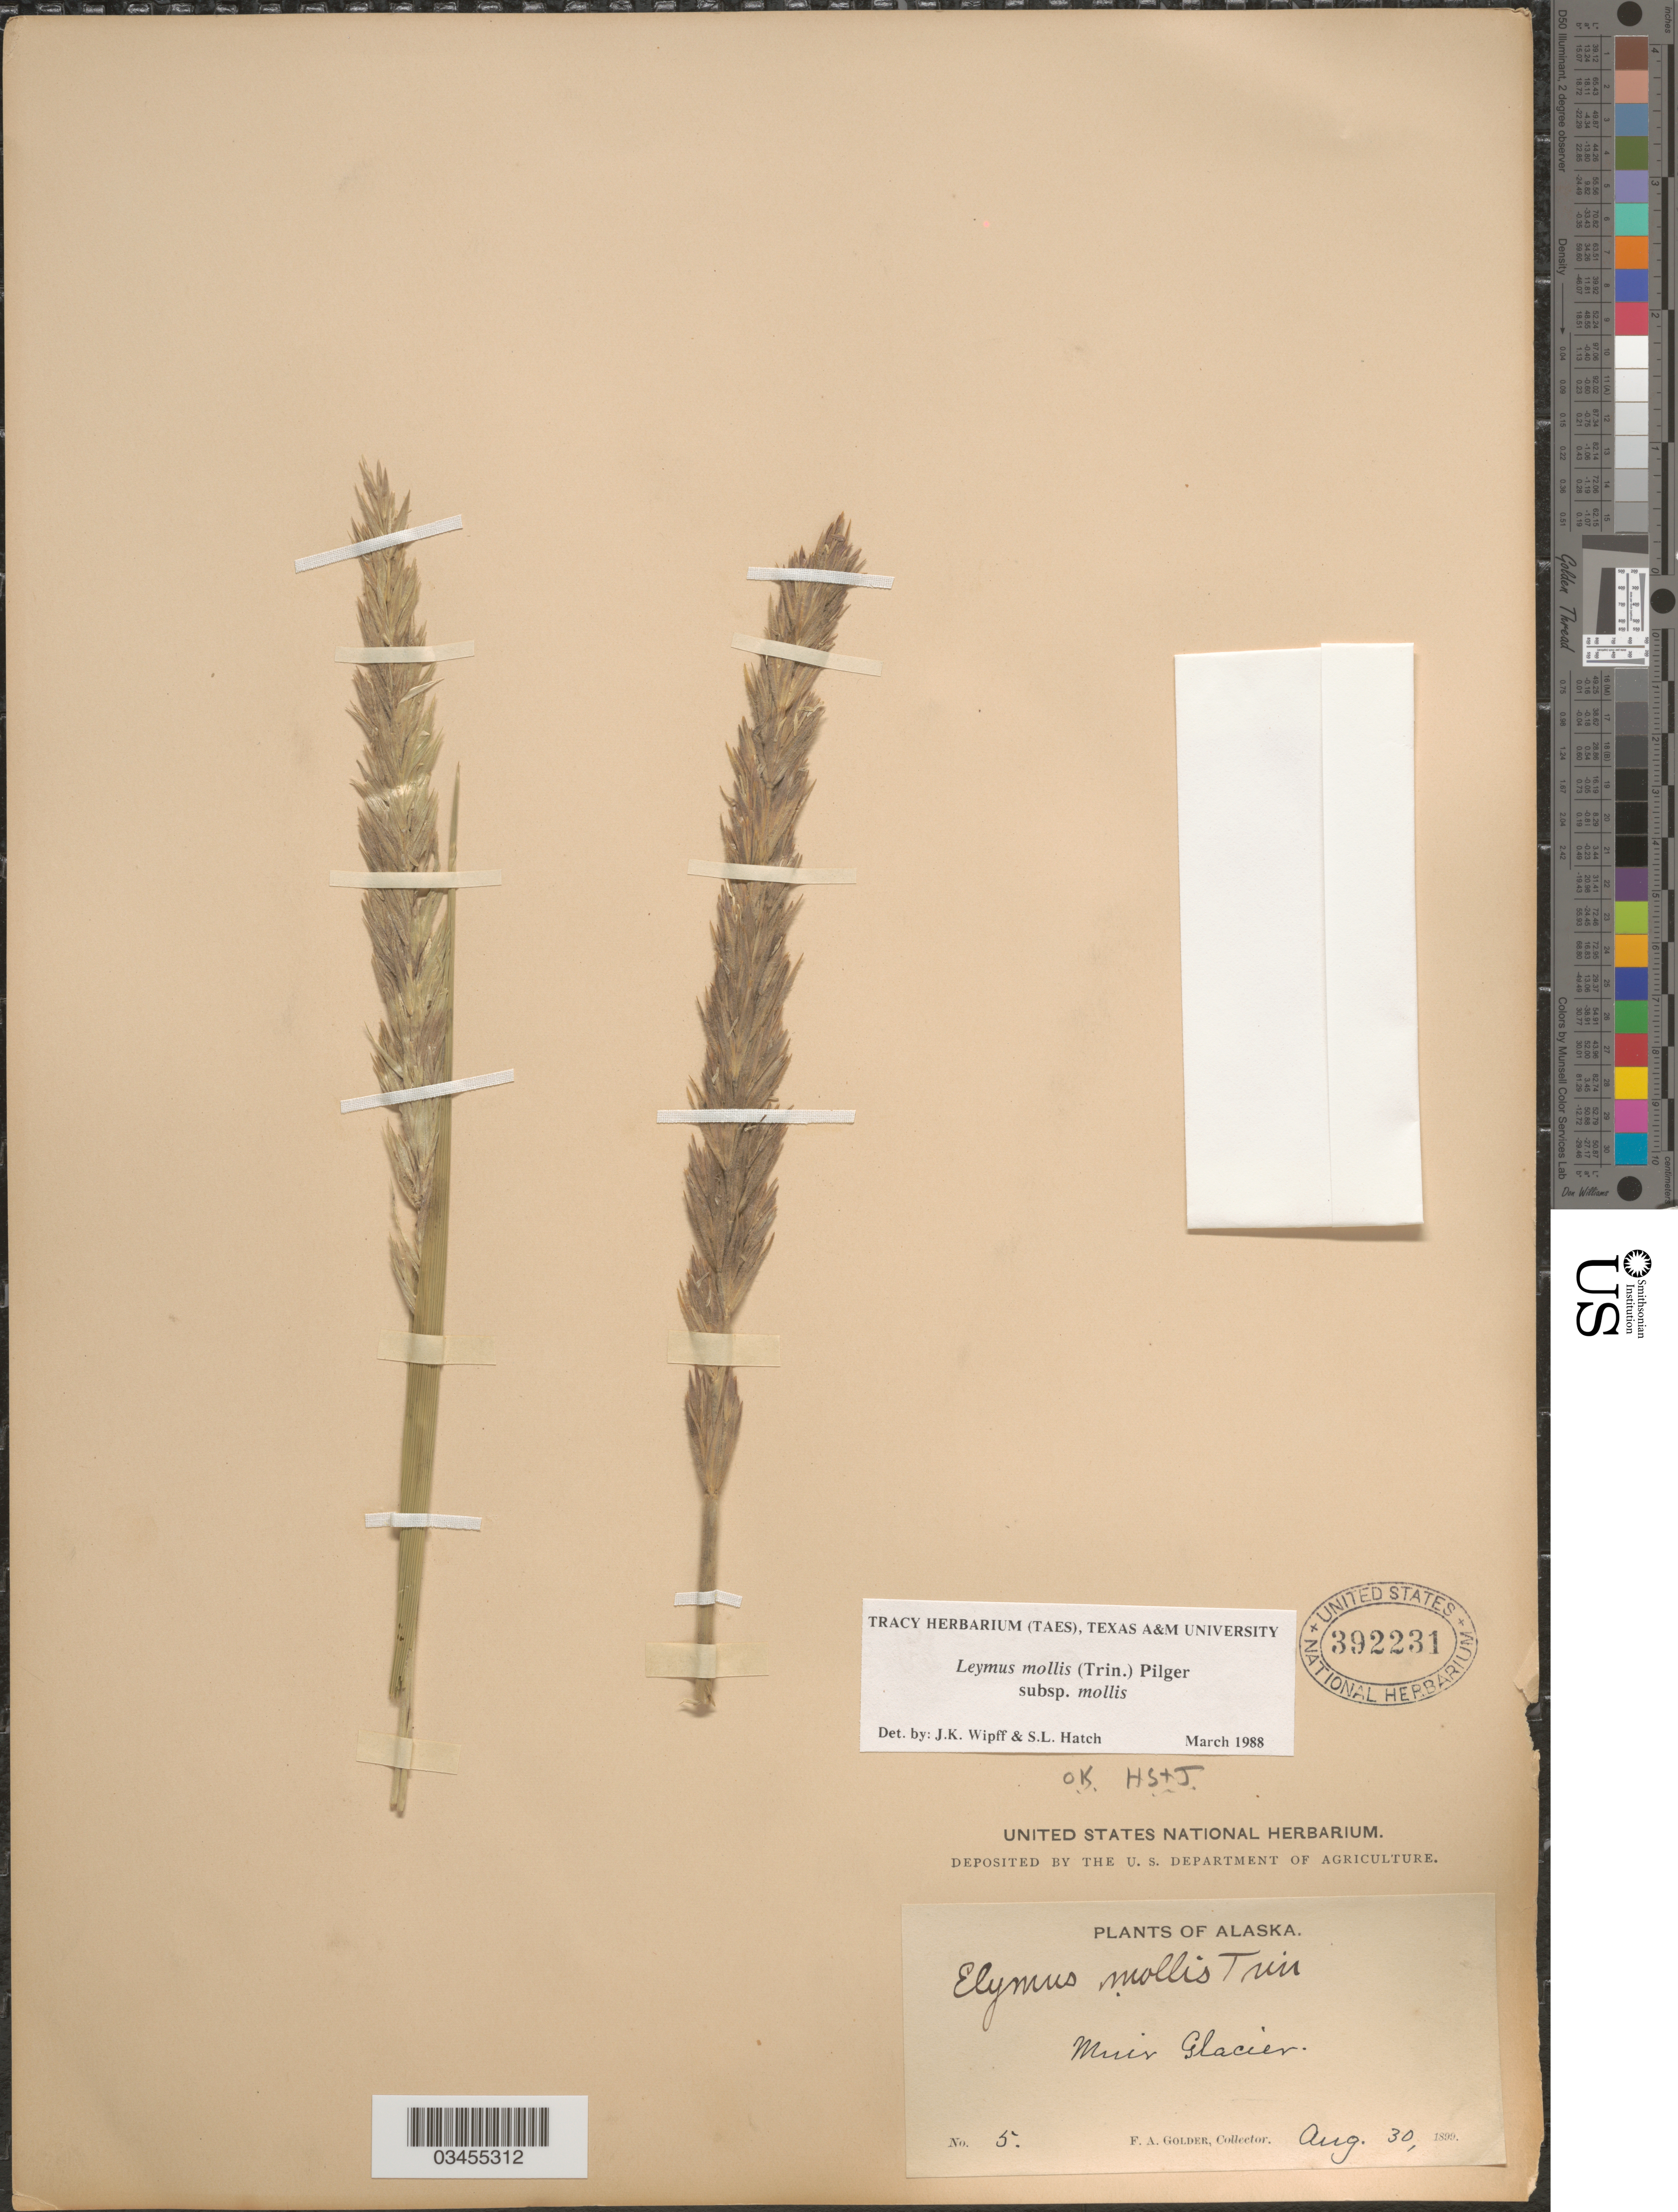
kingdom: Plantae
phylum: Tracheophyta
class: Liliopsida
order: Poales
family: Poaceae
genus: Leymus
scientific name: Leymus mollis subsp. mollis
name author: (Trin.) Pilg.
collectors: F. Golder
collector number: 5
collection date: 1899-08-30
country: United States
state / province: Alaska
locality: Muir Glacier.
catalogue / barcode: US 392231